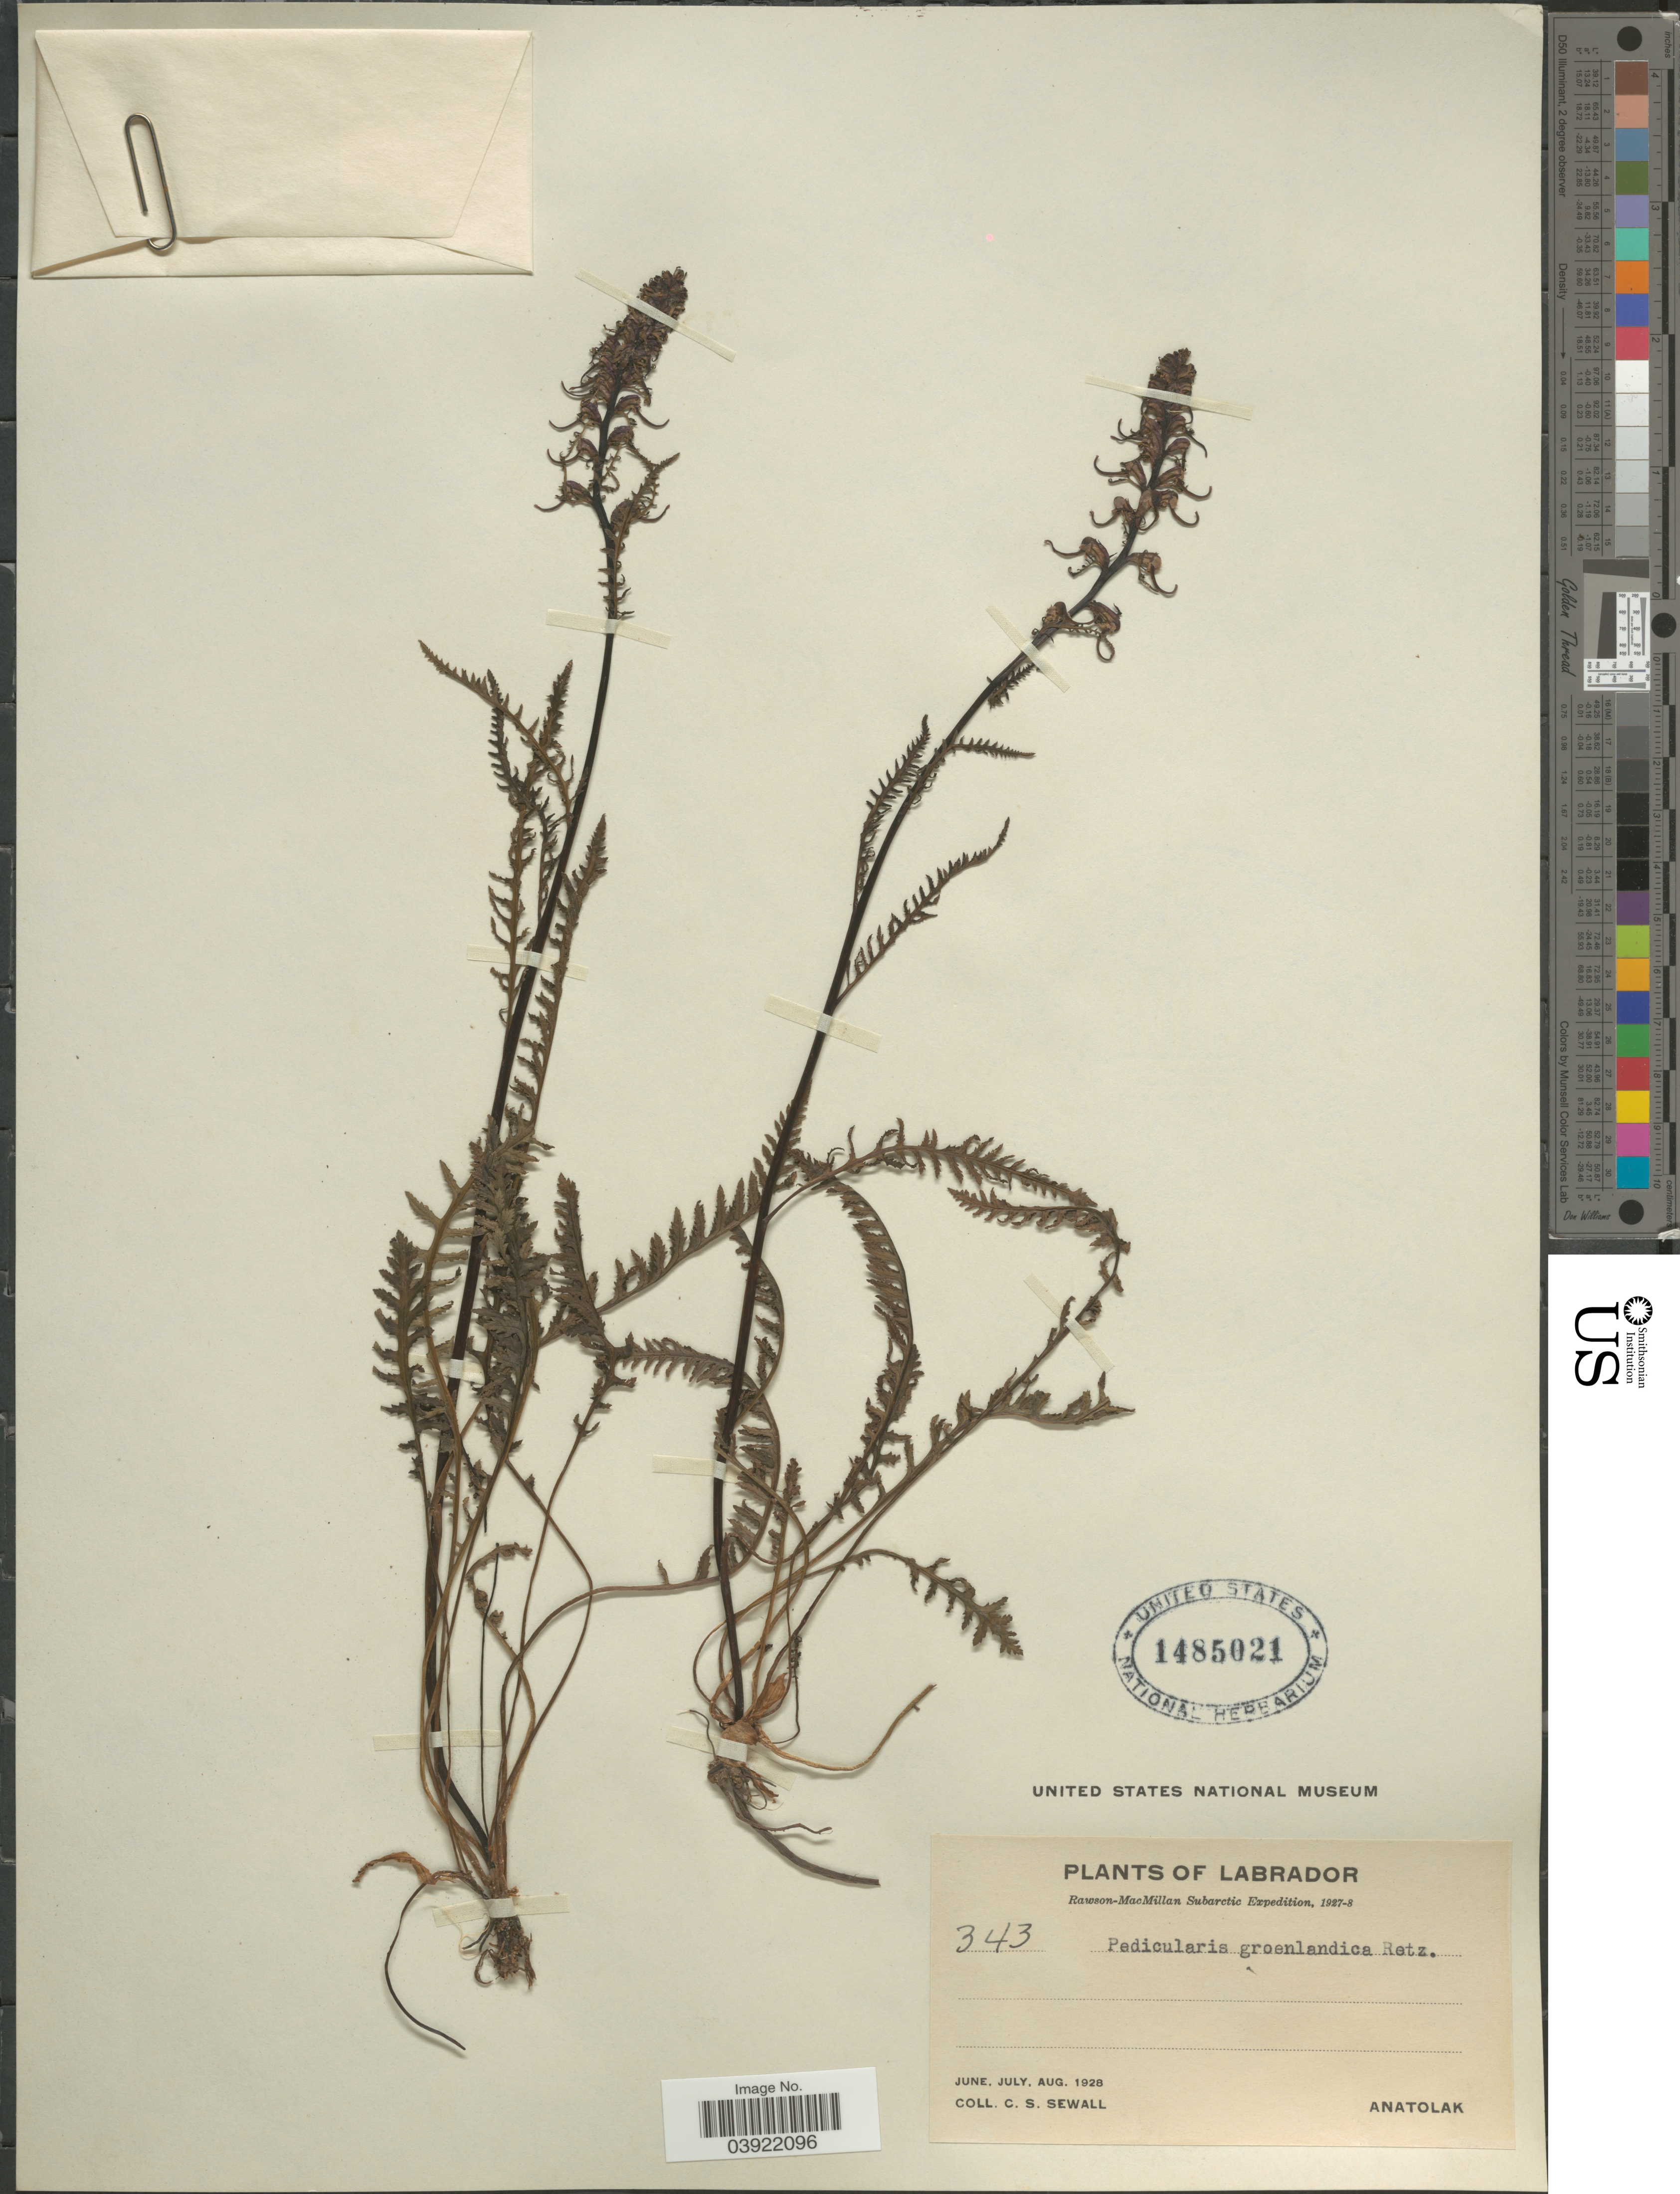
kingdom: Plantae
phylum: Tracheophyta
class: Magnoliopsida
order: Lamiales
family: Orobanchaceae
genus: Pedicularis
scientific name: Pedicularis groenlandica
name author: Retz.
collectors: C. Sewall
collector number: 343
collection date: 1928-06/1928-08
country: Canada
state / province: Newfoundland and Labrador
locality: Labrador. Rawson-MacMillan Subarctic. Anatolak.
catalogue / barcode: US 1485021